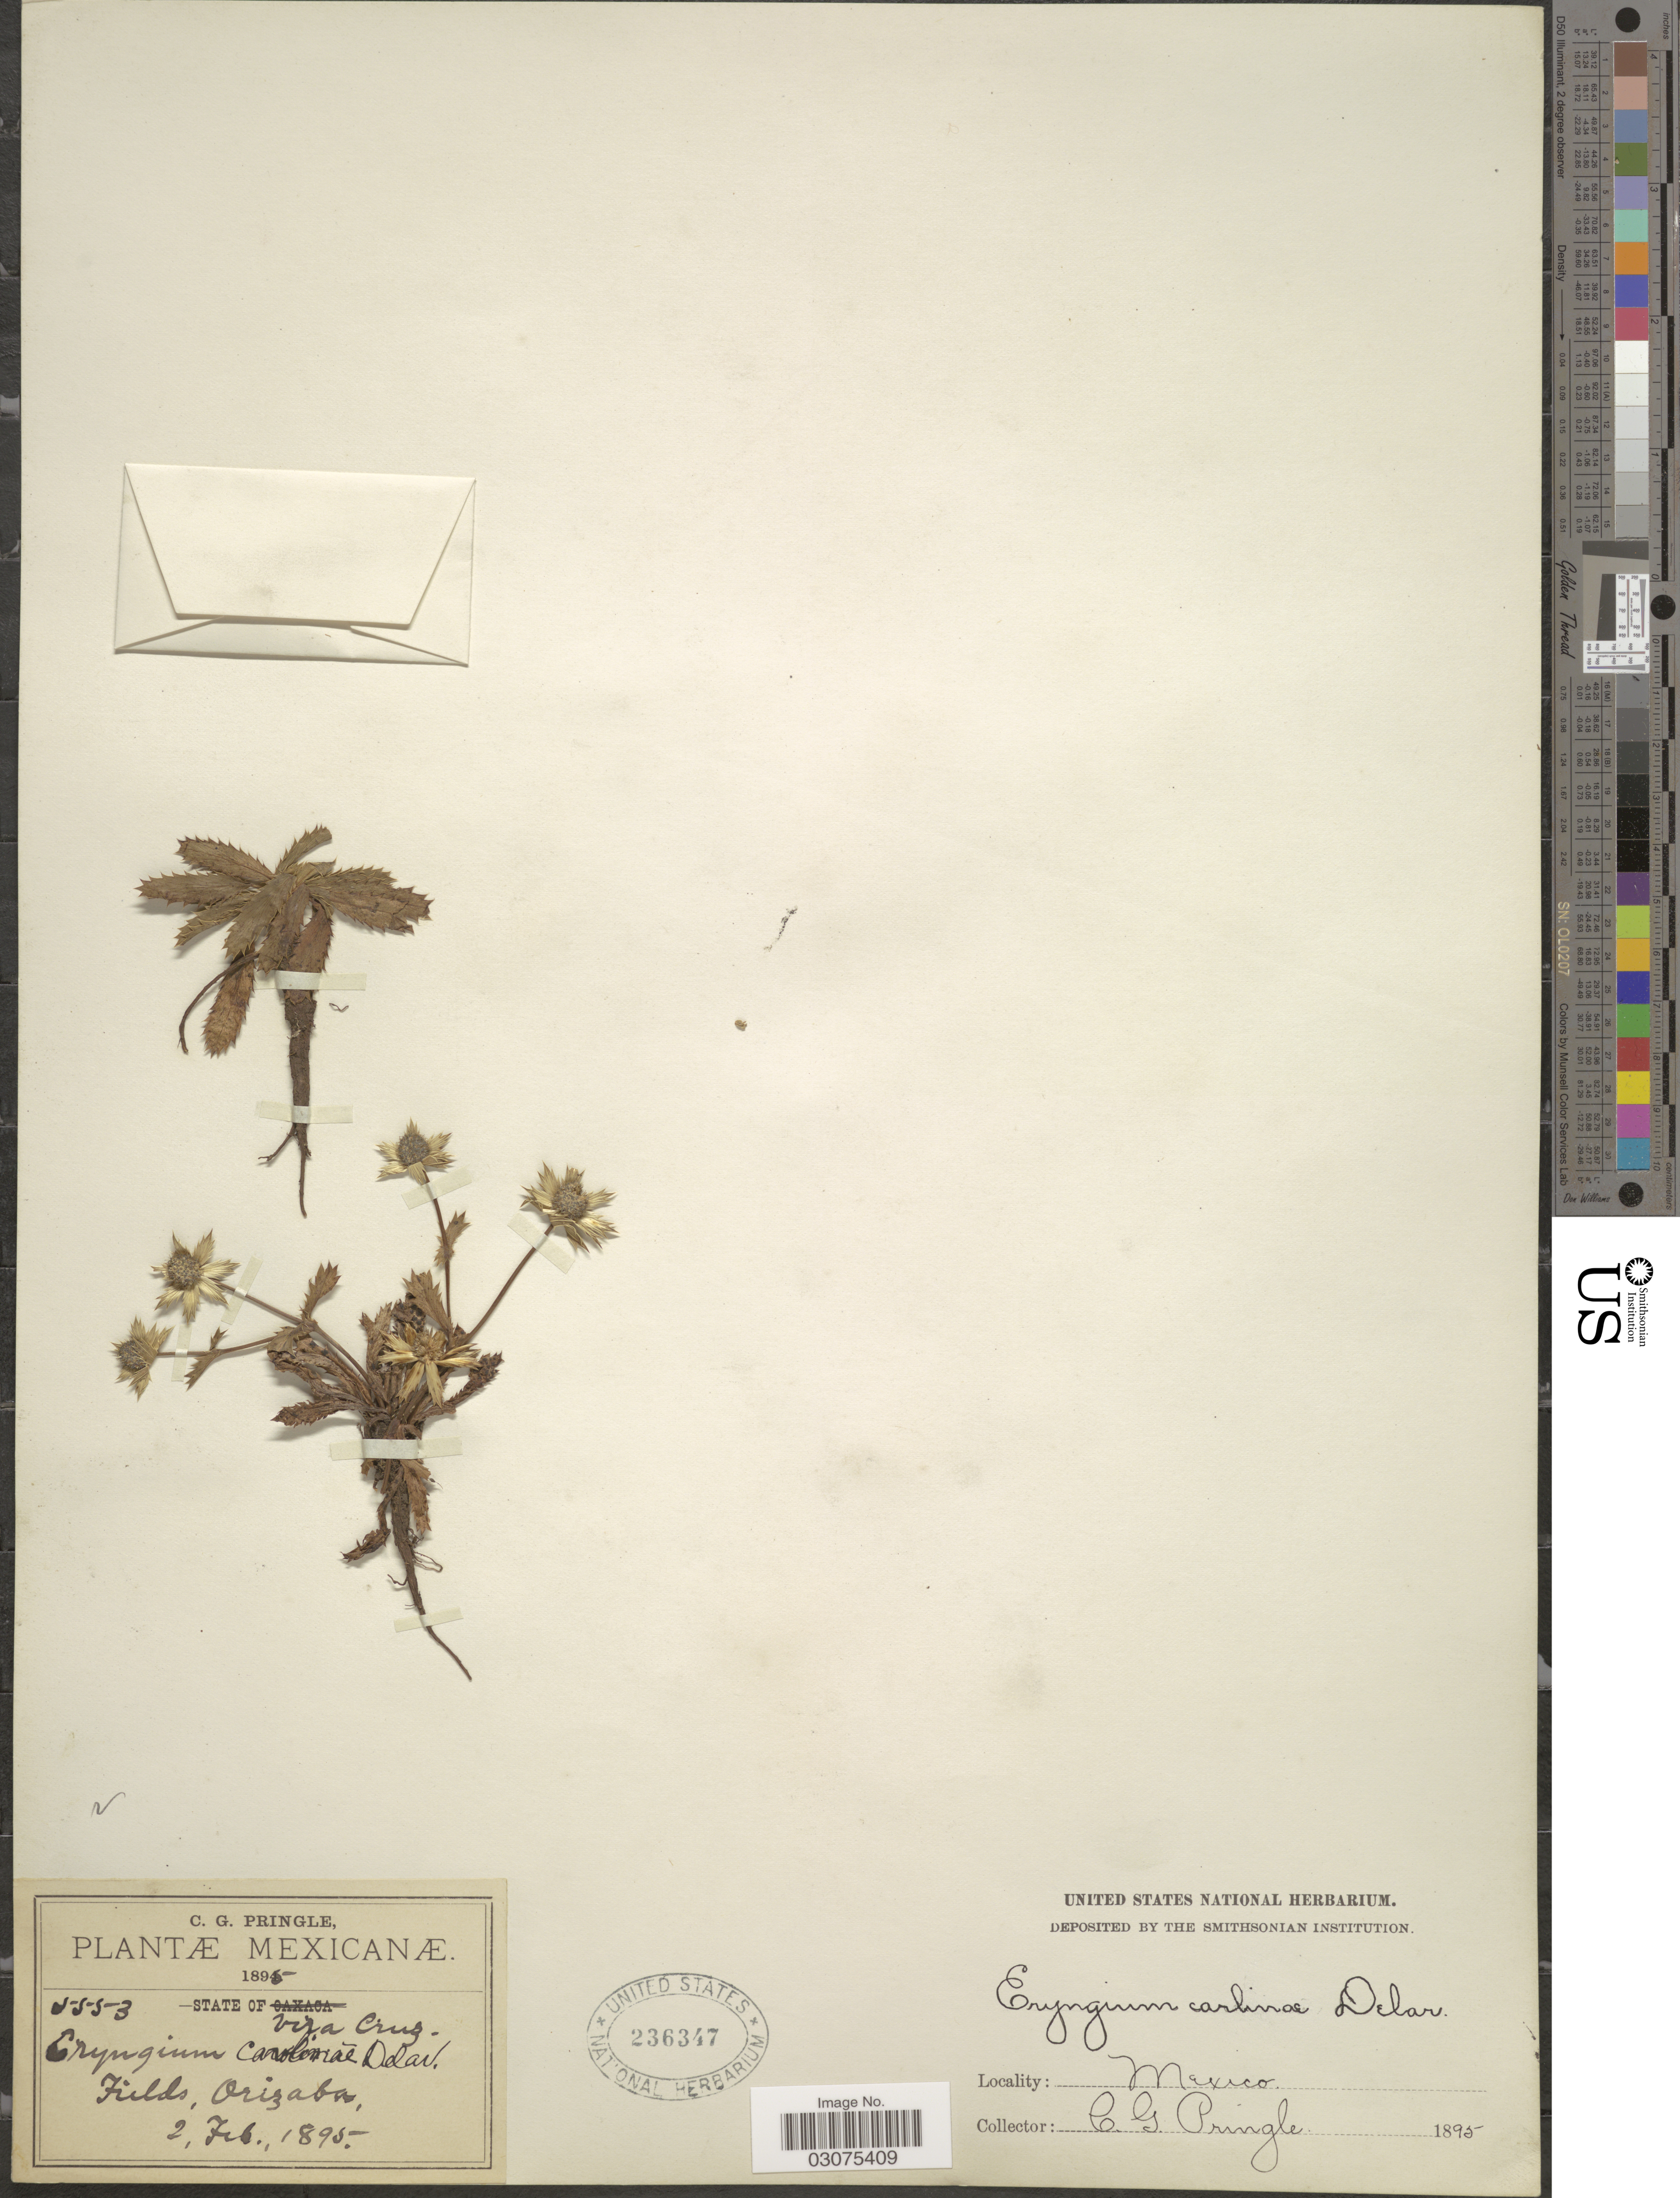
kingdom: Plantae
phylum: Tracheophyta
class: Magnoliopsida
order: Apiales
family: Apiaceae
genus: Eryngium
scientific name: Eryngium carlinae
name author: F. Delaroche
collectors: C. G. Pringle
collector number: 5553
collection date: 1895-02-02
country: Mexico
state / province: Veracruz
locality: State of Vera Cruz, Fields, Orizaba.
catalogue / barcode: US 236347